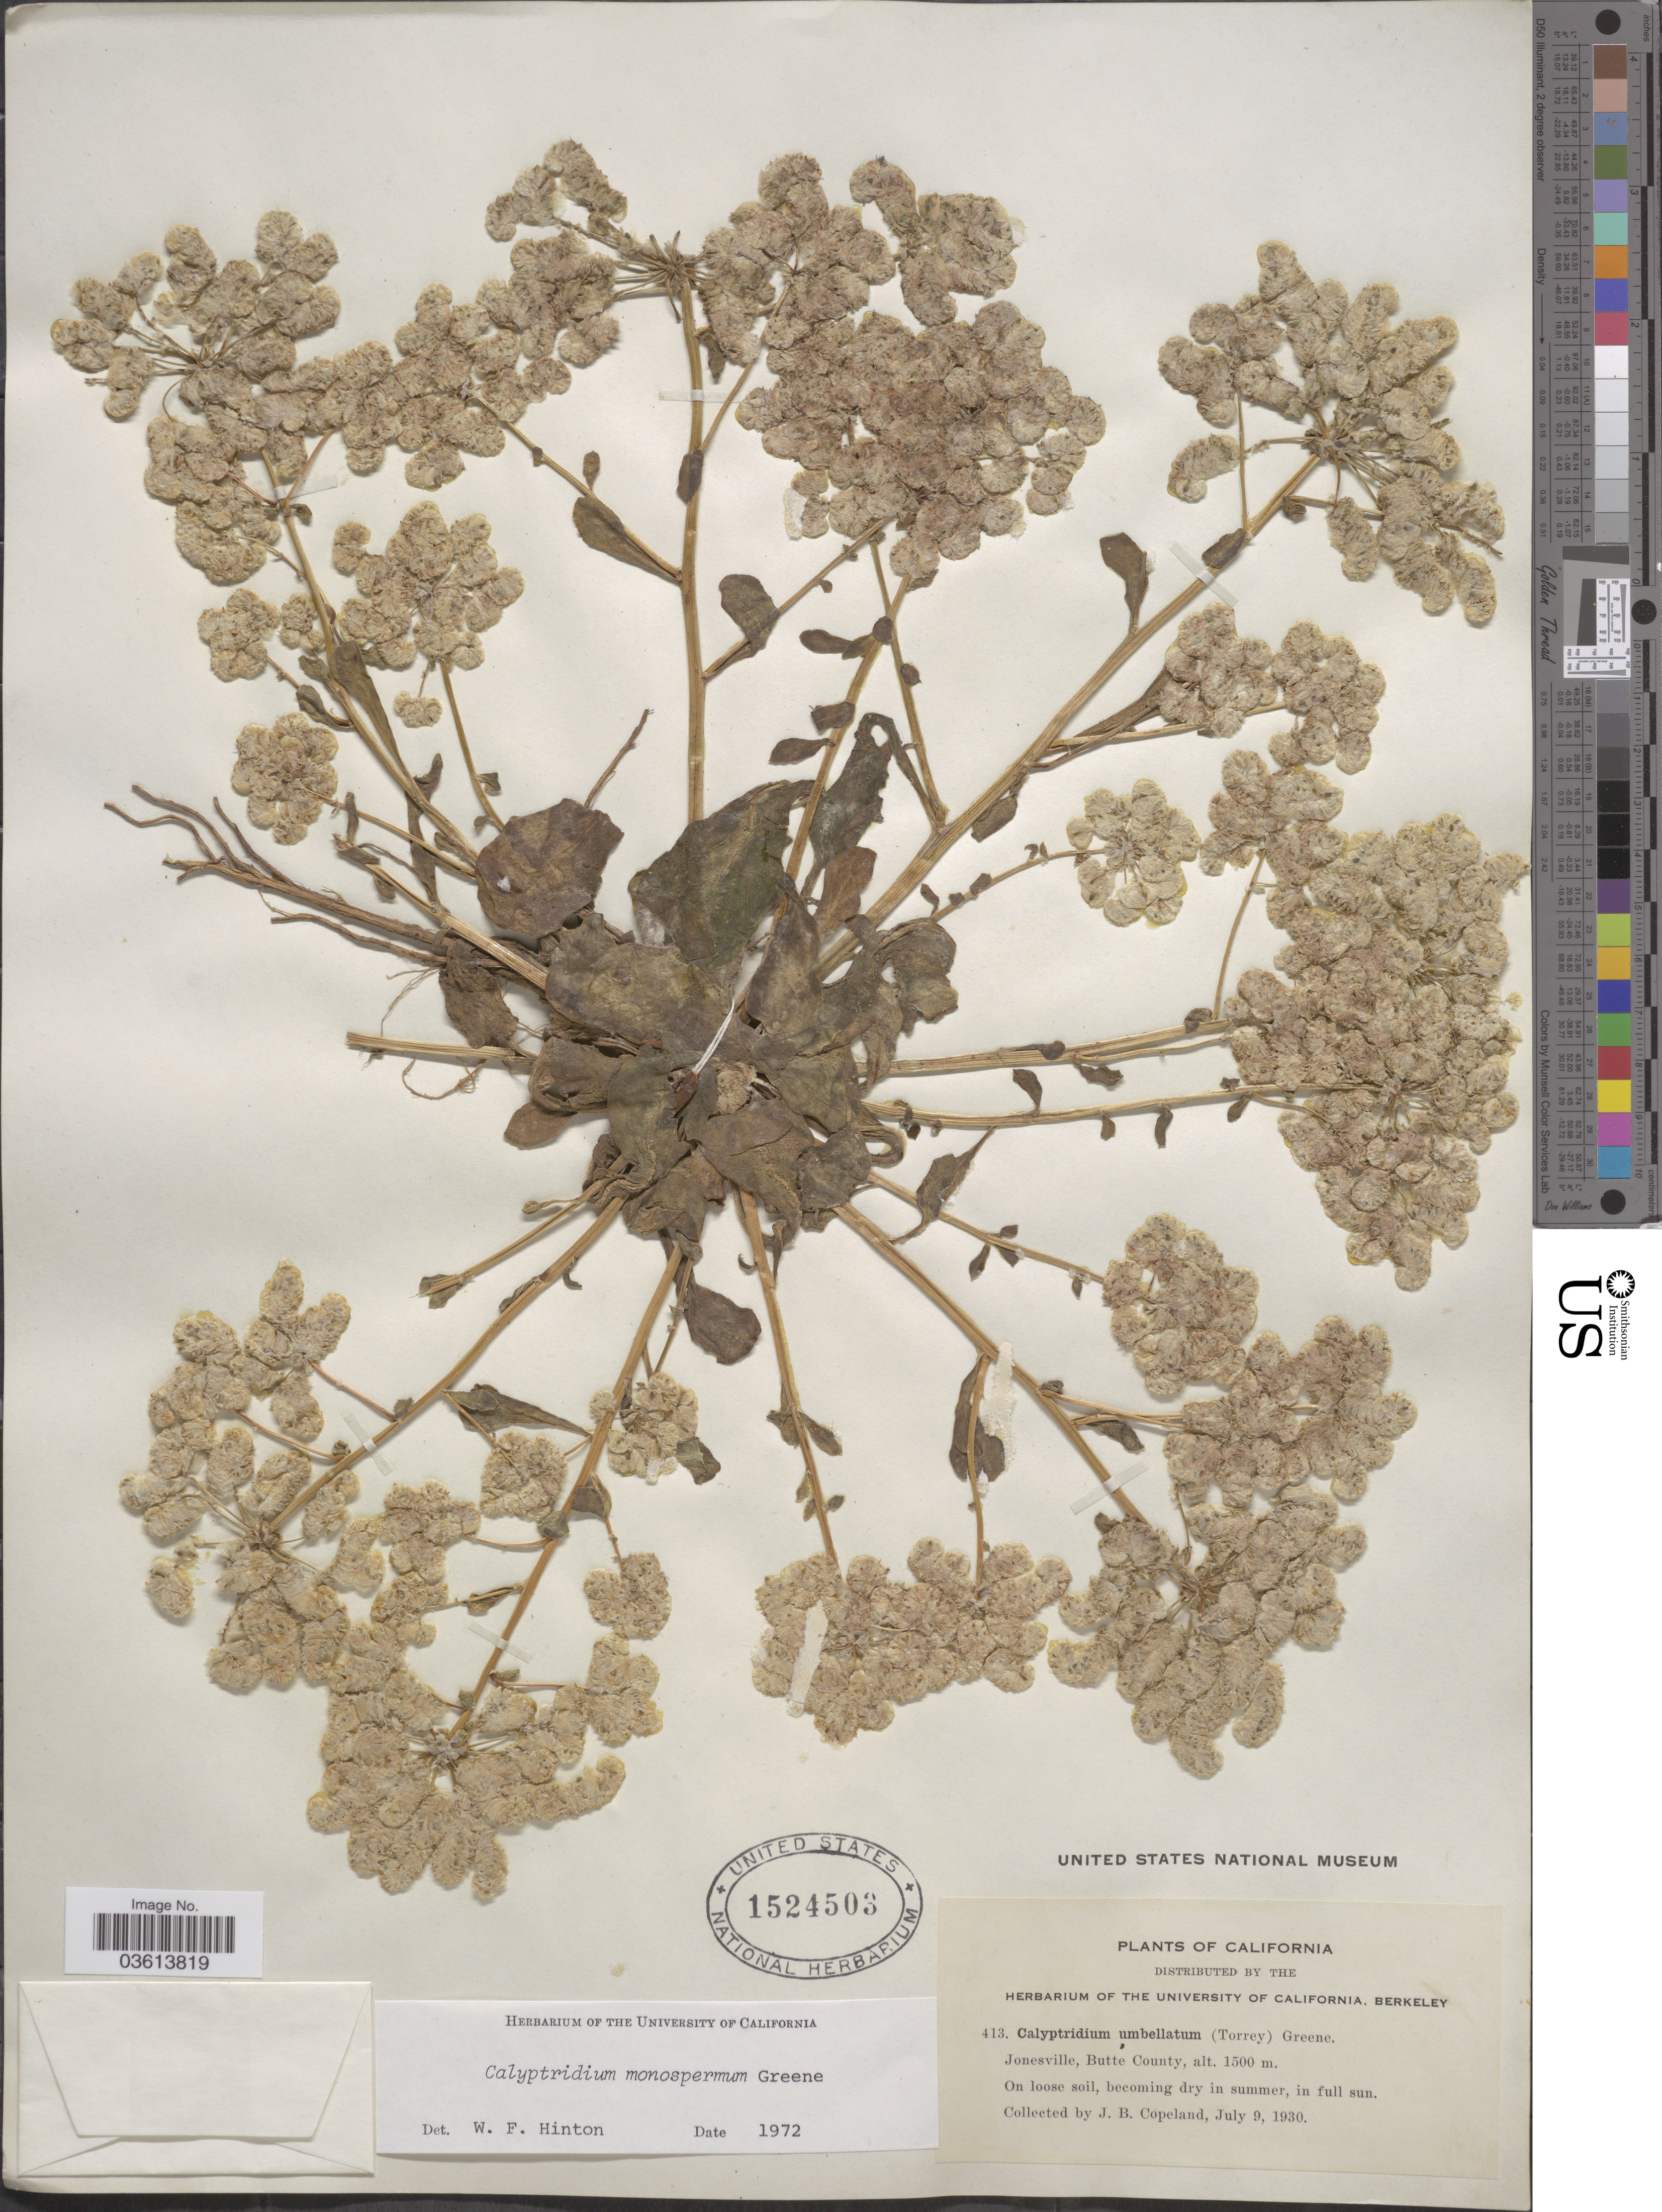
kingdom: Plantae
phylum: Tracheophyta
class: Magnoliopsida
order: Caryophyllales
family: Montiaceae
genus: Calyptridium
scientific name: Calyptridium monospermum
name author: Greene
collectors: J. Copeland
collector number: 413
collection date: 1930-07-09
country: United States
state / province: California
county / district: Butte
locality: Jonesville, Butte County.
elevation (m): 1500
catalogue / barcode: US 1524503